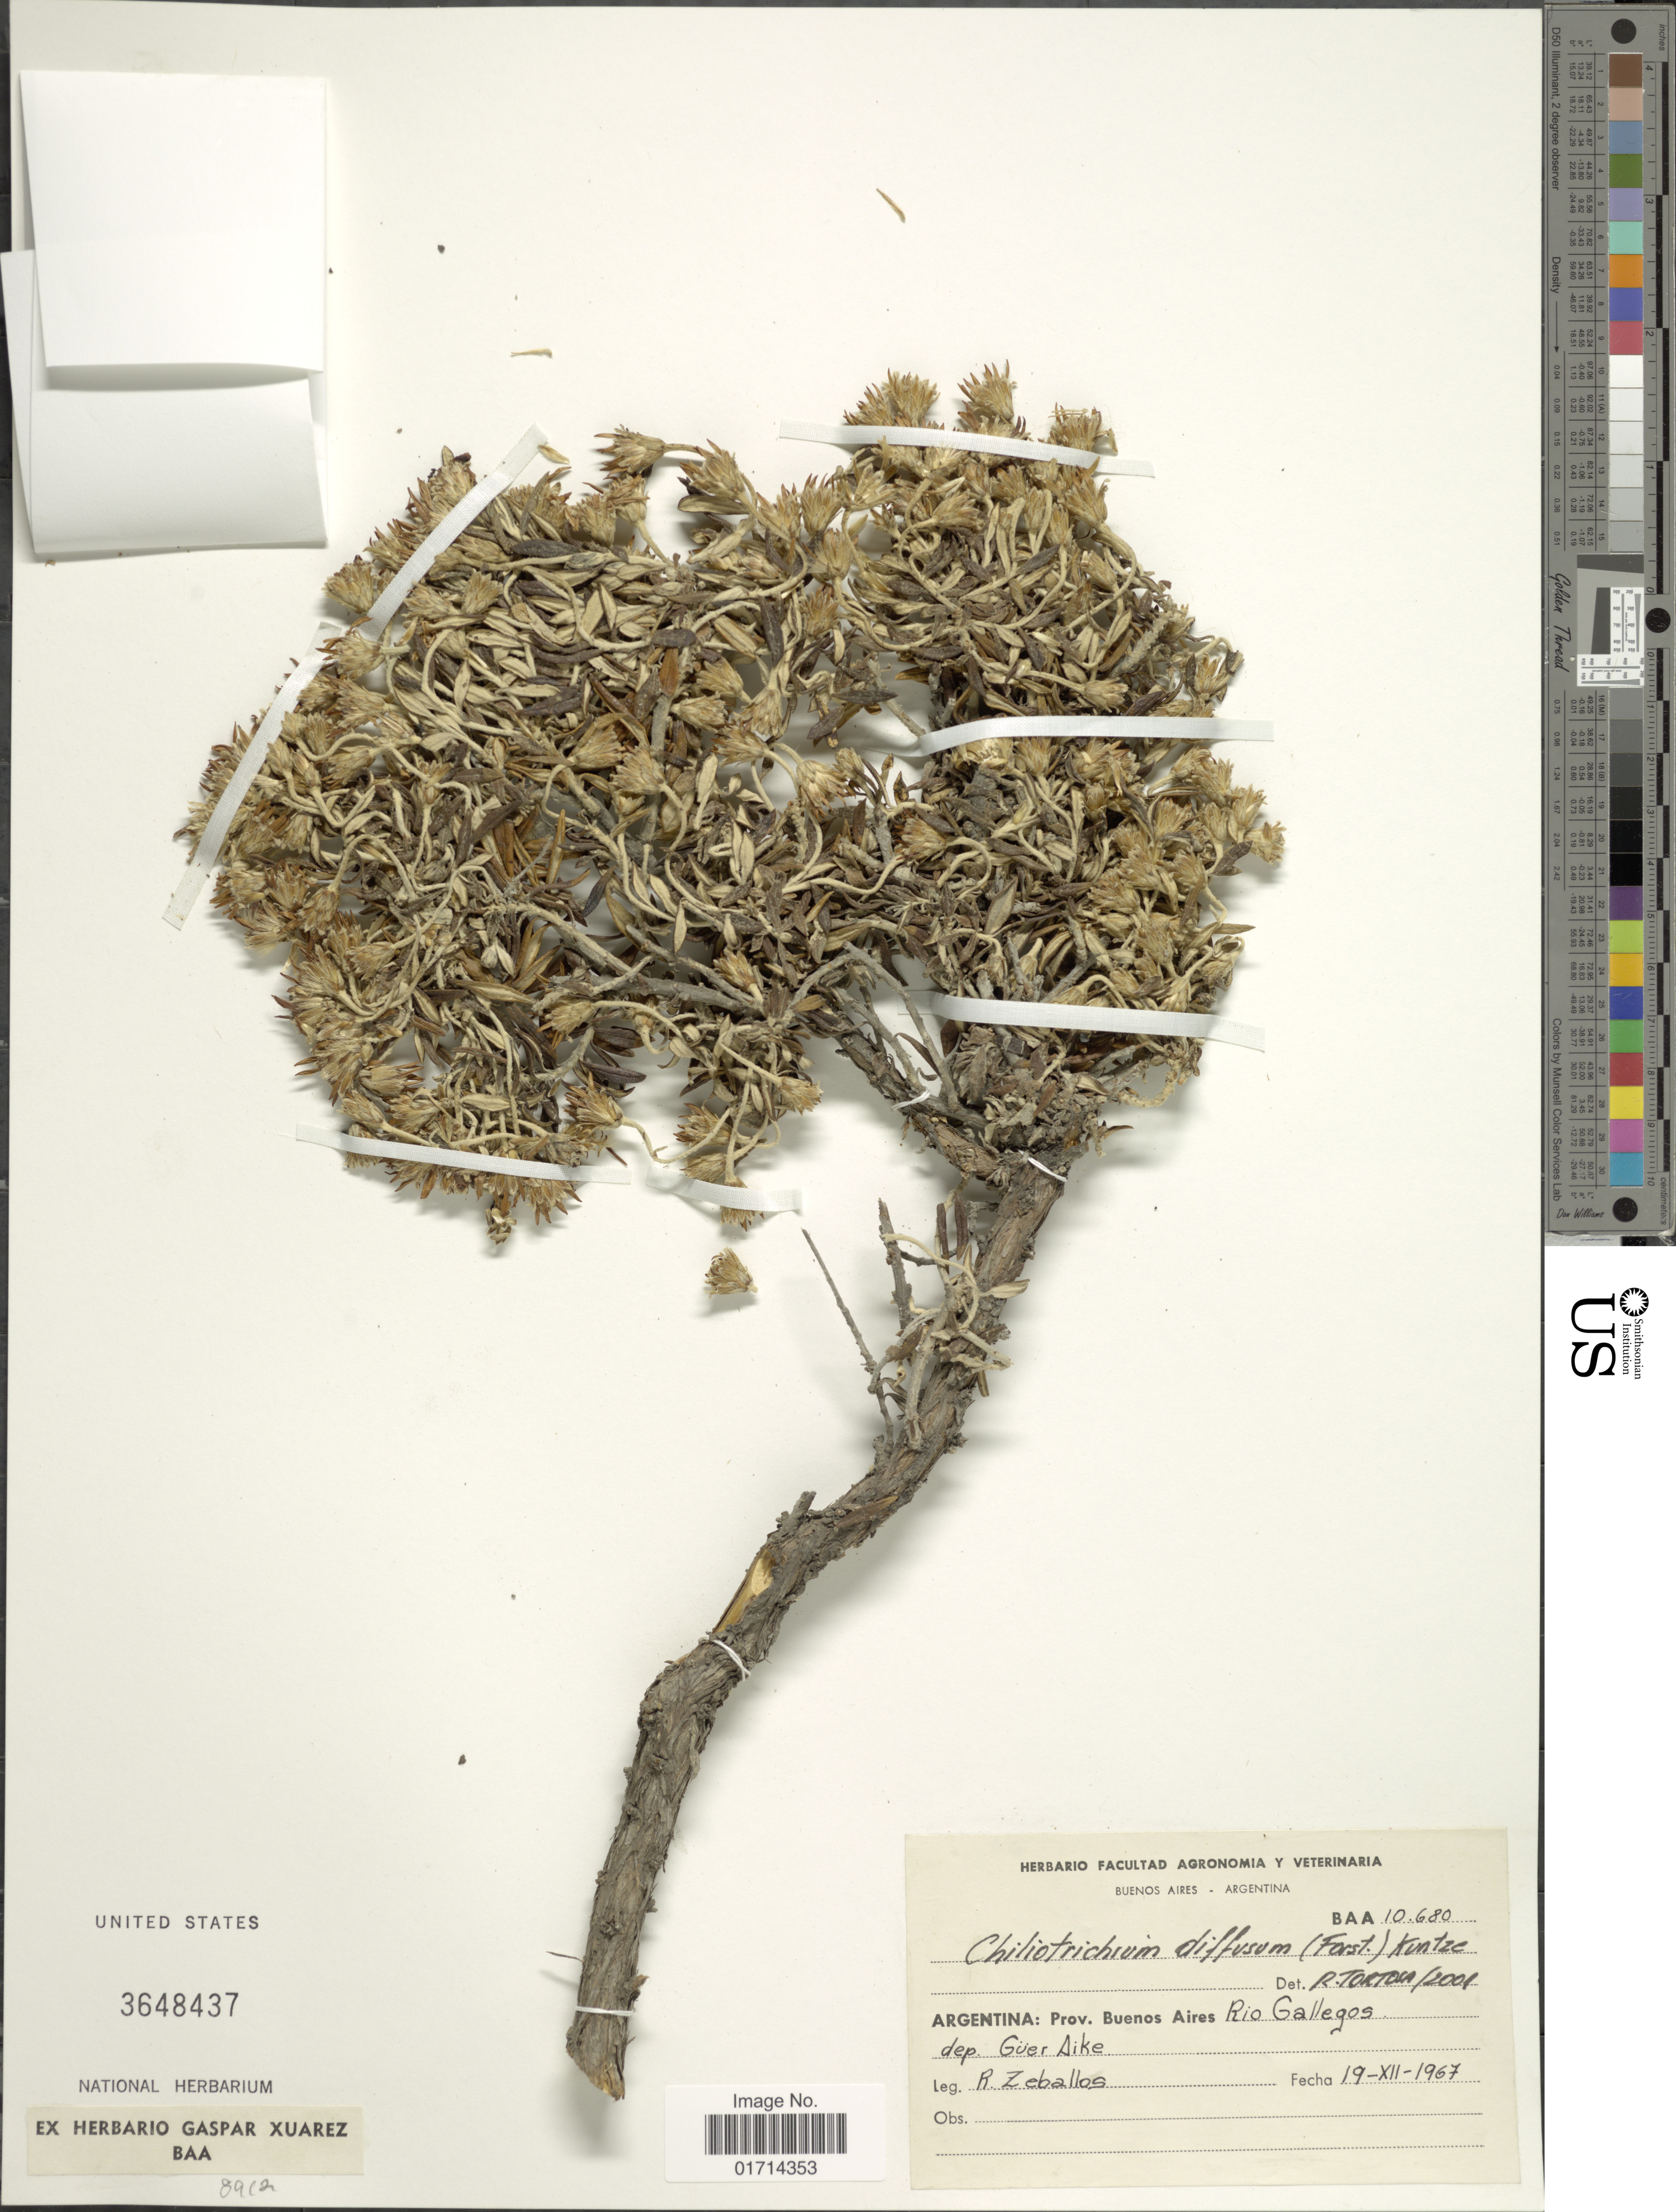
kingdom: Plantae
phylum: Tracheophyta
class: Magnoliopsida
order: Asterales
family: Asteraceae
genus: Chiliotrichum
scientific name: Chiliotrichum diffusum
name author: (G. Forst.) Kuntze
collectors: R. Zeballos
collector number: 10680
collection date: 1967-12-19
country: Argentina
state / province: Buenos Aires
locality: Rio Gallegos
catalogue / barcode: US 3648437